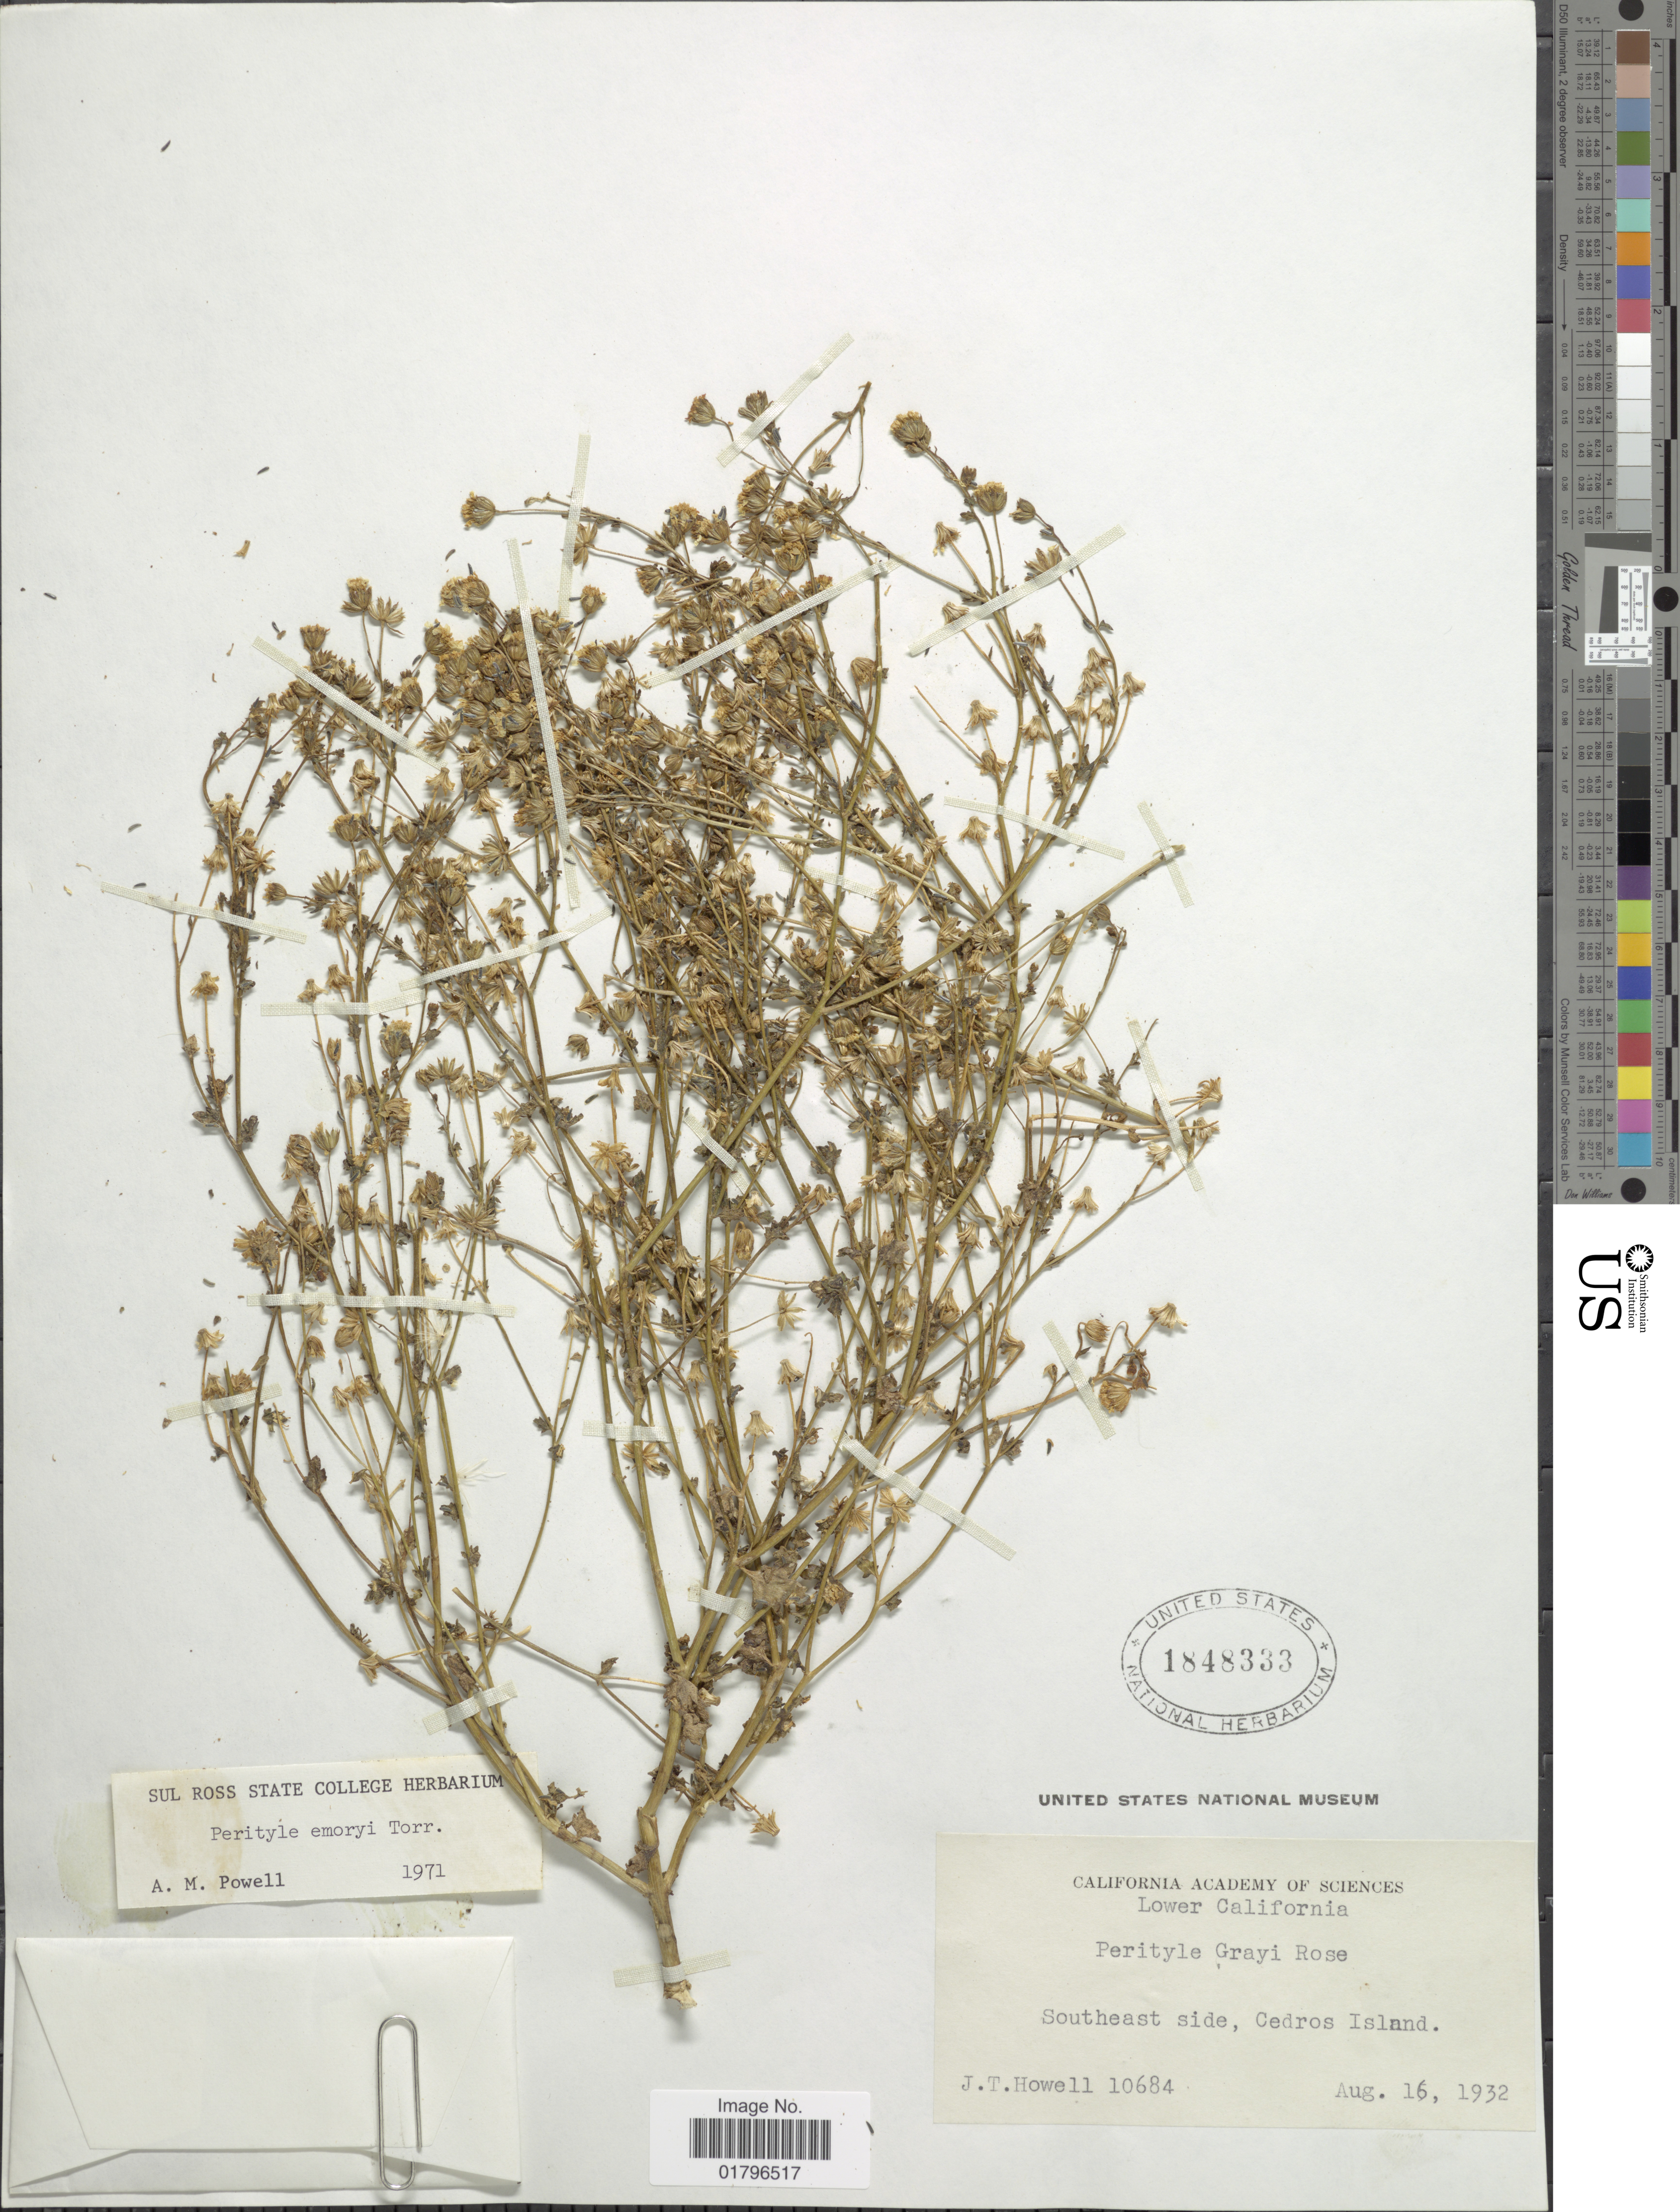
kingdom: Plantae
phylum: Tracheophyta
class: Magnoliopsida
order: Asterales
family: Asteraceae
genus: Perityle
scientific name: Perityle emoryi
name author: Torr.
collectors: J. T. Howell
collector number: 10684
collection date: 1932-08-16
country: Mexico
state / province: Baja California Sur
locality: Lower California. Southeast side, Cedros Island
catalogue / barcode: US 1848333